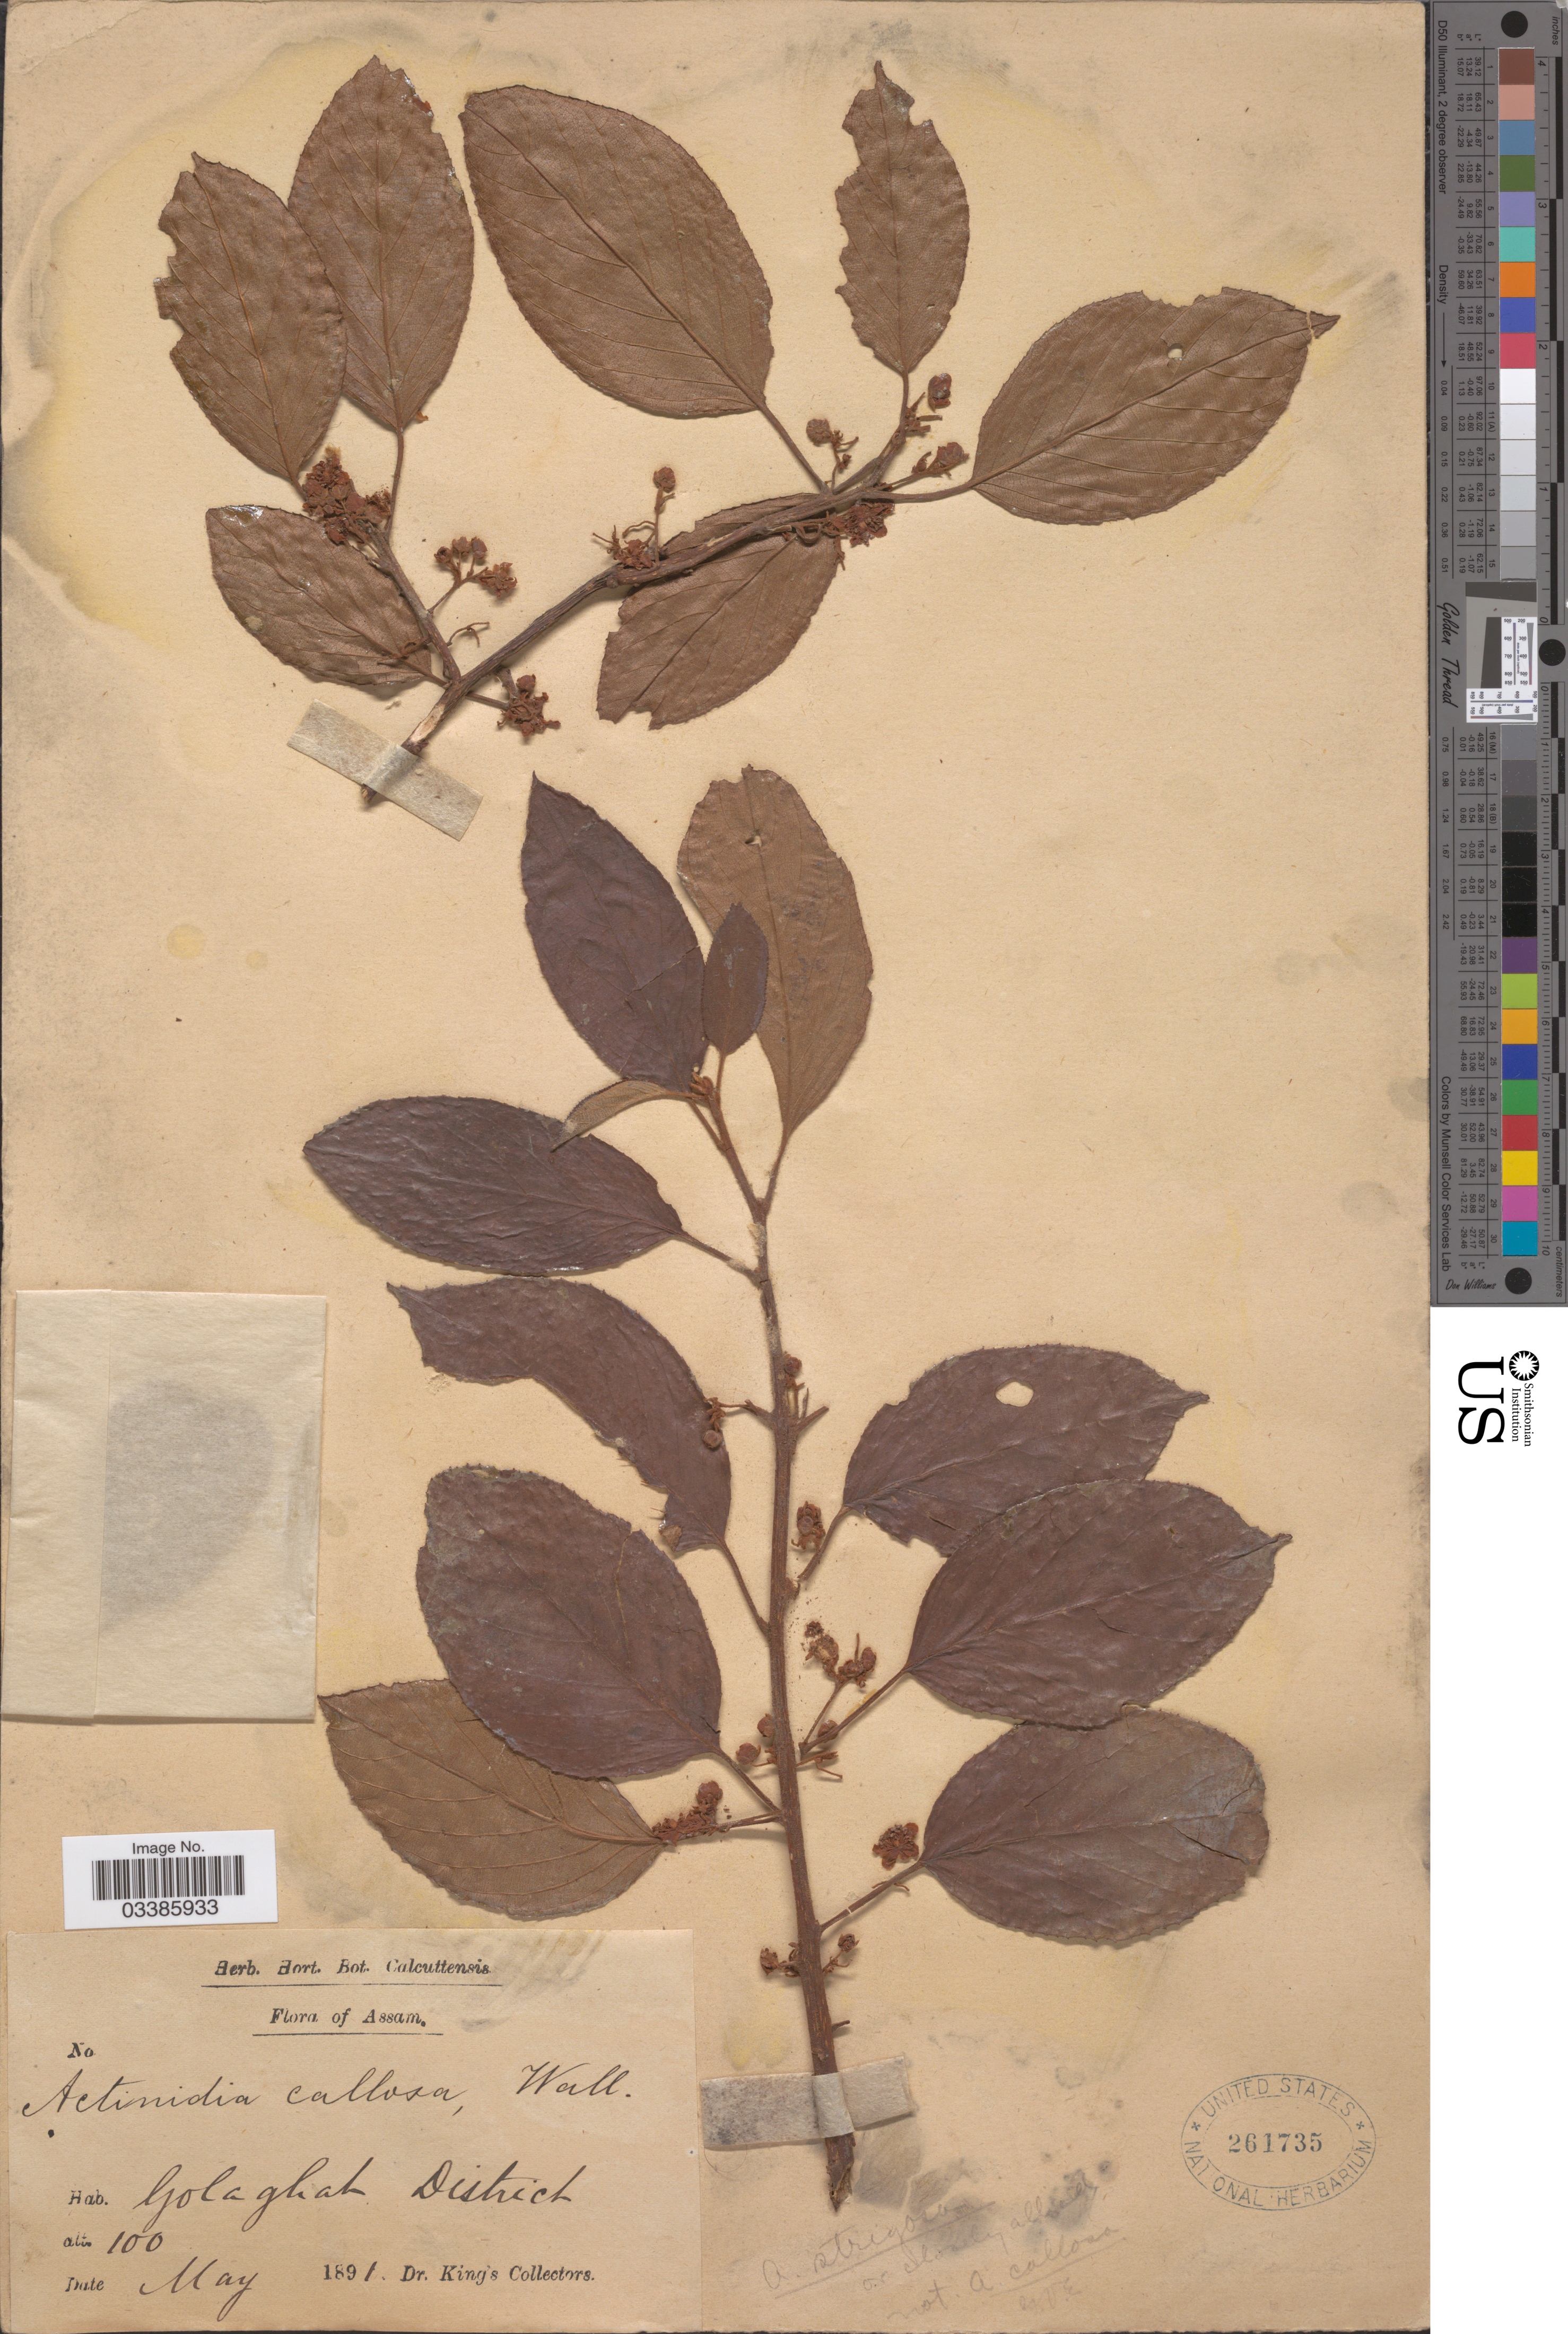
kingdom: Plantae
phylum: Tracheophyta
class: Magnoliopsida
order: Ericales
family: Actinidiaceae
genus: Actinidia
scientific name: Actinidia sp.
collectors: Dr. King's collector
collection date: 1891-05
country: India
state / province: Assam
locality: Golaghat District.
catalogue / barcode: US 261735